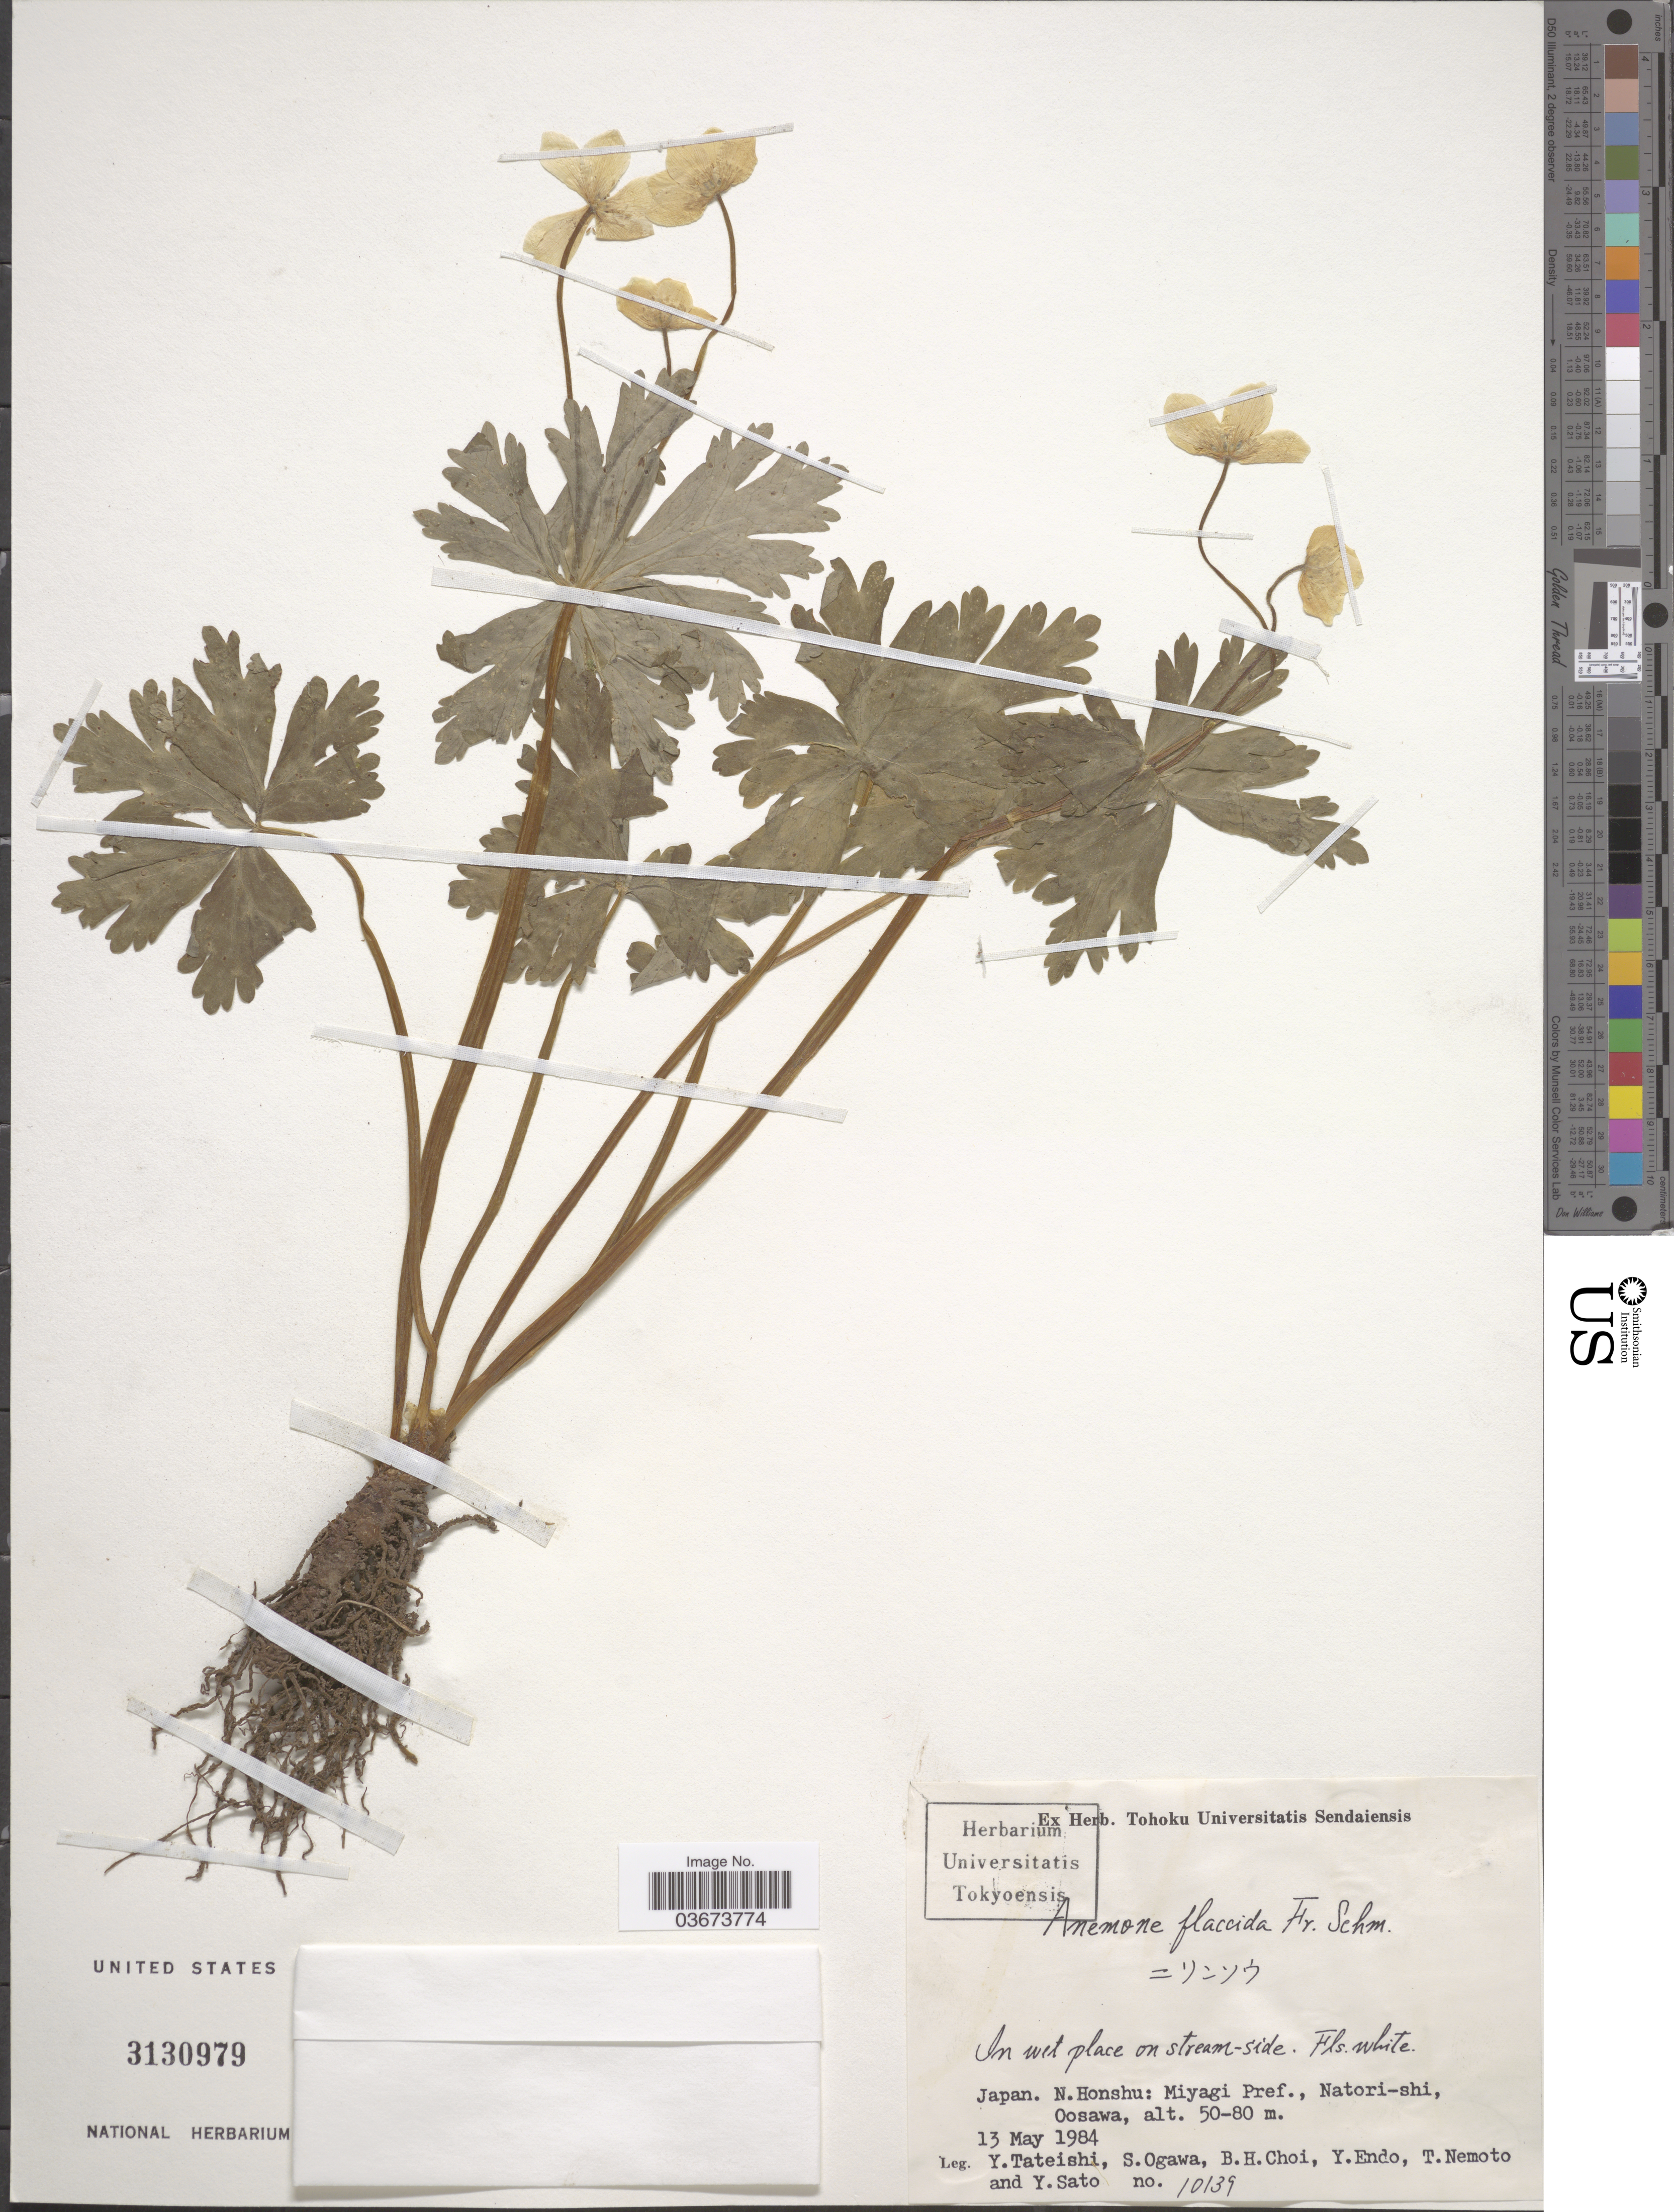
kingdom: Plantae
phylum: Tracheophyta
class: Magnoliopsida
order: Ranunculales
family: Ranunculaceae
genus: Anemone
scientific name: Anemone flaccida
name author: F. Schmidt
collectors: Y. Tateishi, S. Ogawa, B.H. Choi, Y. Endo & et al.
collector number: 10139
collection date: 1984-05-13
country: Japan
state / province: Miyagi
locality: N. Honshu: Miyagi Pref., Natori-shi, Oosawa.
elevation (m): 50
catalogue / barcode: US 3130979